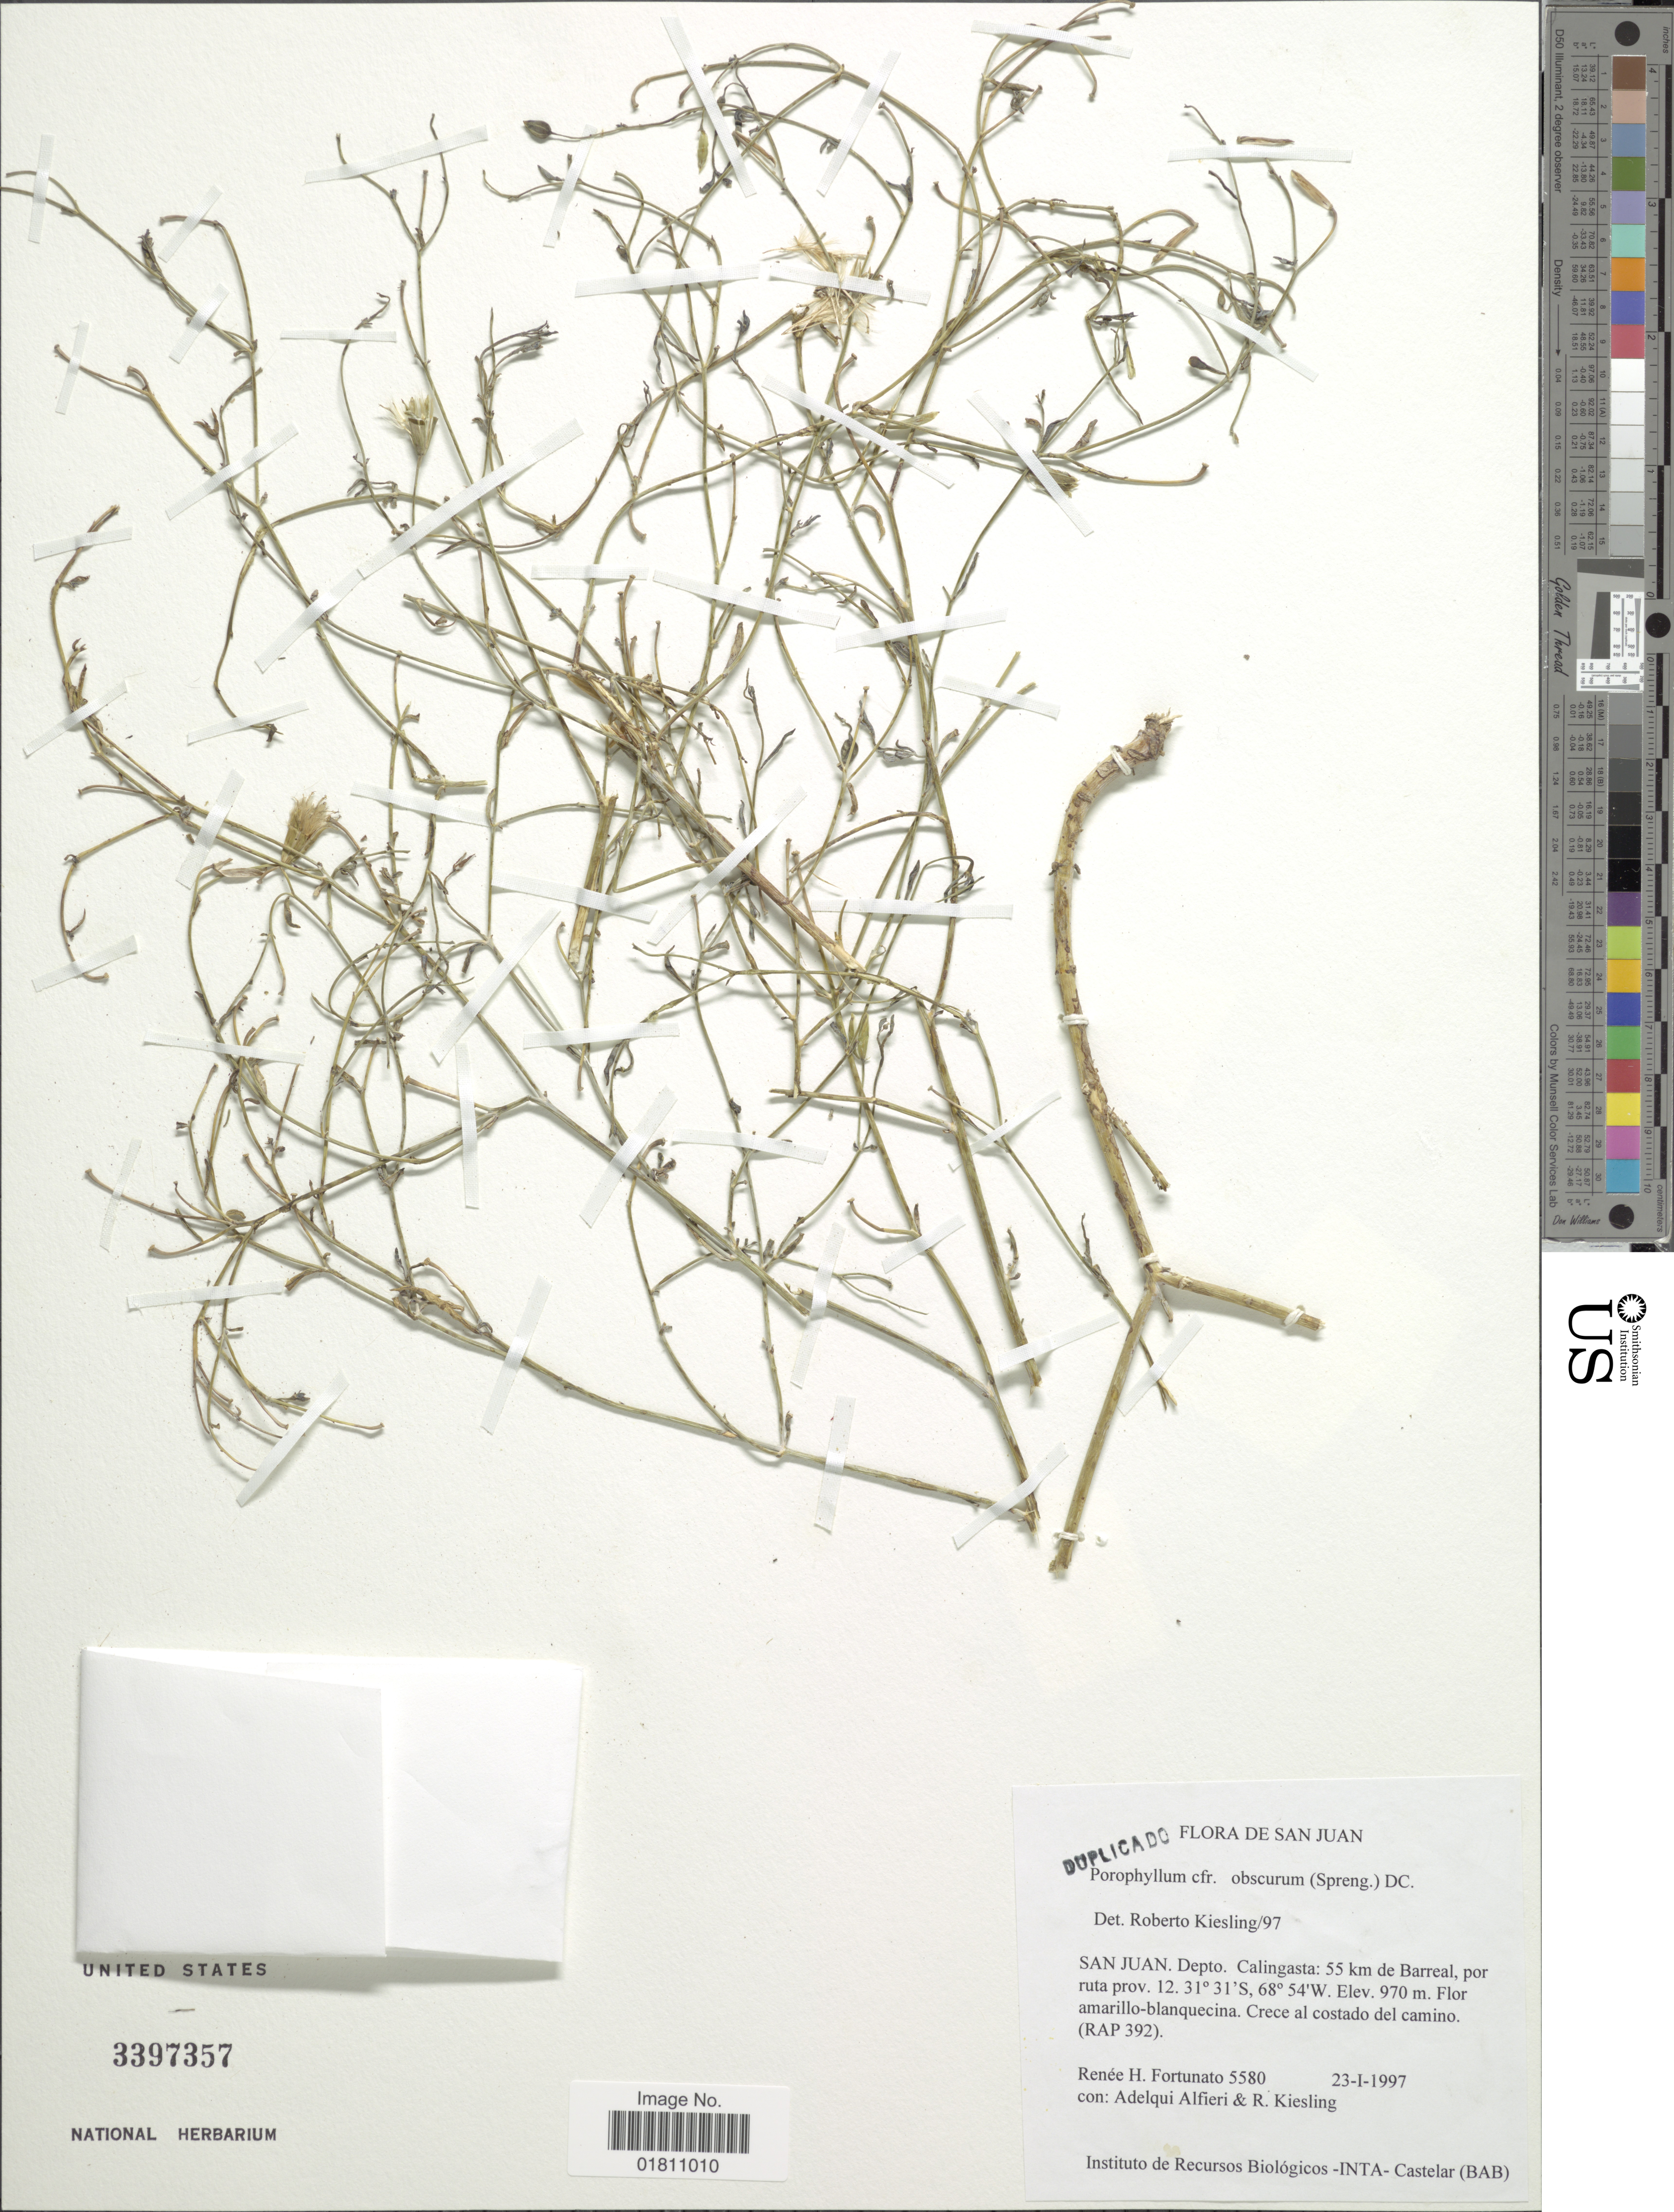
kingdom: Plantae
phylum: Tracheophyta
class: Magnoliopsida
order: Asterales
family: Asteraceae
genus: Porophyllum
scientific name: Porophyllum obscurum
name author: (Spreng.) DC.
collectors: R. H. Fortunato, A. Alfieri & R. Kiesling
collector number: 5580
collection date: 1997-01-23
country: Argentina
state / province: San Juan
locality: San Juan. Depto Calingasta: 55 km de Barreal, por ruta prov. 12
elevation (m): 970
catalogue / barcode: US 3397357